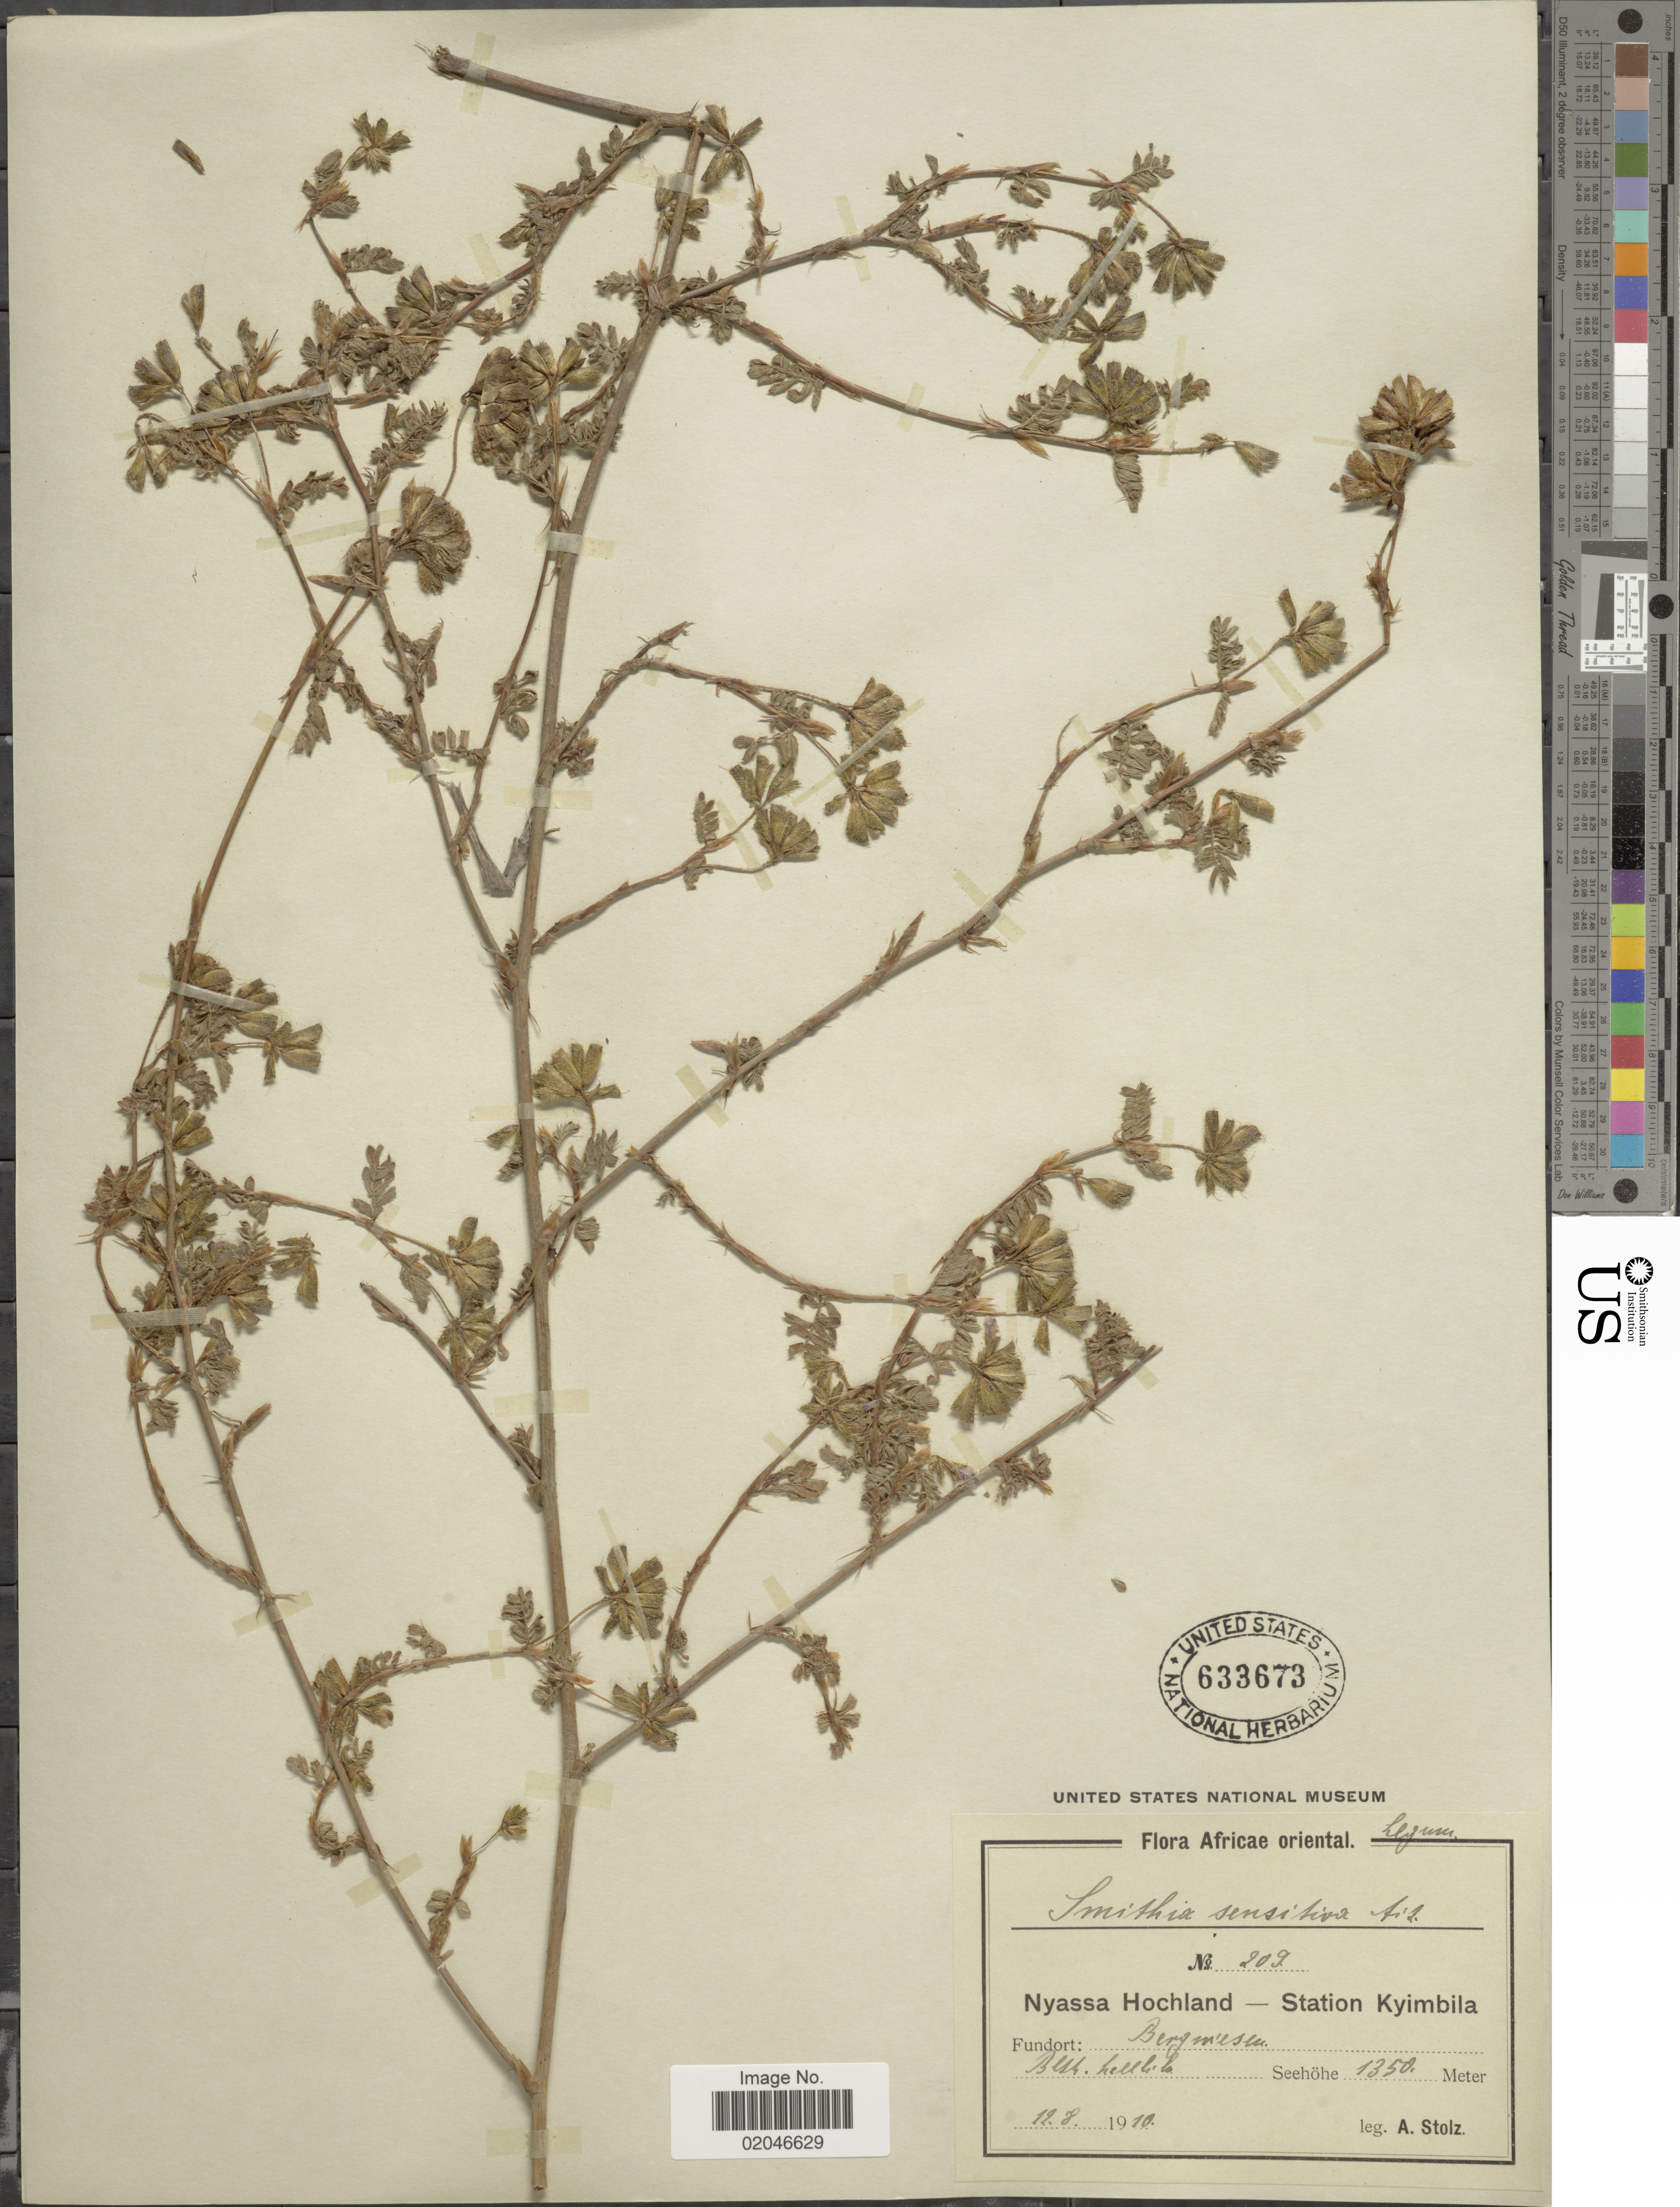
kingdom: Plantae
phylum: Tracheophyta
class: Magnoliopsida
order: Fabales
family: Fabaceae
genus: Smithia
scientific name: Smithia sensitiva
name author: Aiton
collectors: A. Stolz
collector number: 209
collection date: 1910-08-12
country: Tanzania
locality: Africae oriental, Ntassa Hochland - Station Kyimbila.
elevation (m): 1350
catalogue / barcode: US 633673